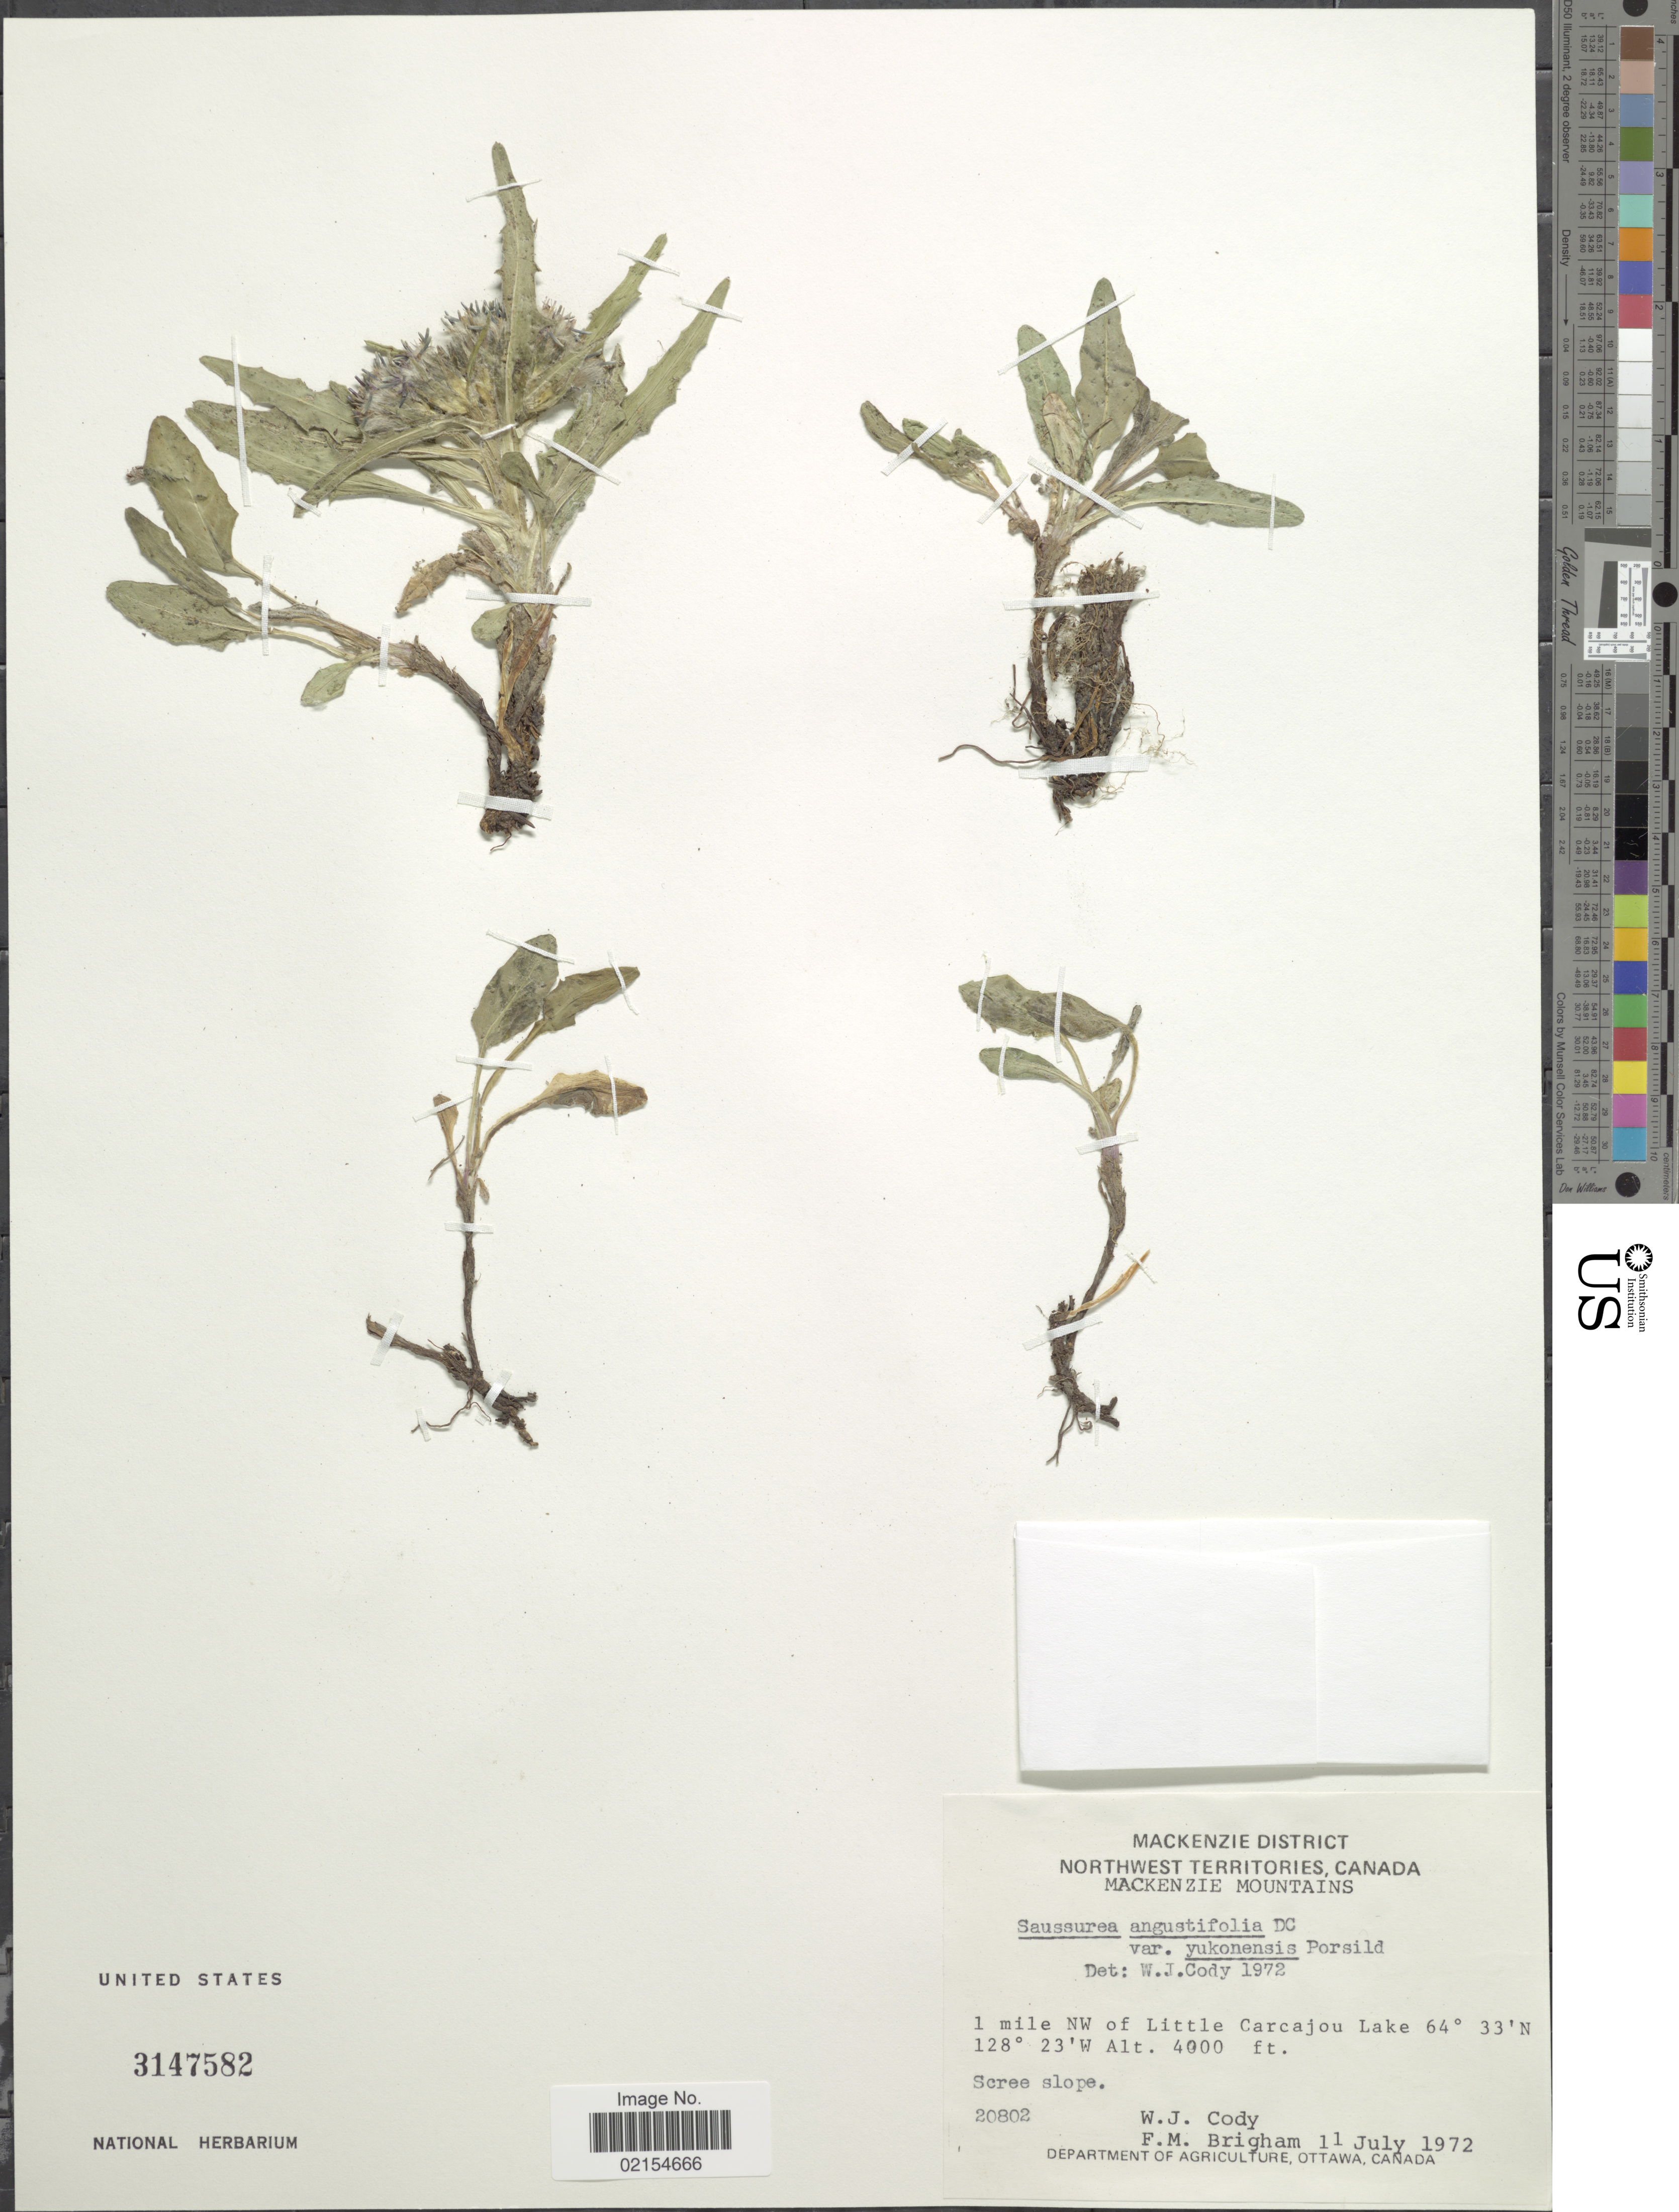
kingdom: Plantae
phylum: Tracheophyta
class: Magnoliopsida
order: Asterales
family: Asteraceae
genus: Saussurea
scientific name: Saussurea angustifolia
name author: (L.) DC.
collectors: W. Cody & F. Brigham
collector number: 20802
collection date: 1972-07-11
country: Canada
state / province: Northwest Territories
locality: Mackenzie District, Northwest Territories, Canada, Mackenzie Mountains, 1 miles NW of Little Carcajou Lake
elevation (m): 1219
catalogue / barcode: US 3147582